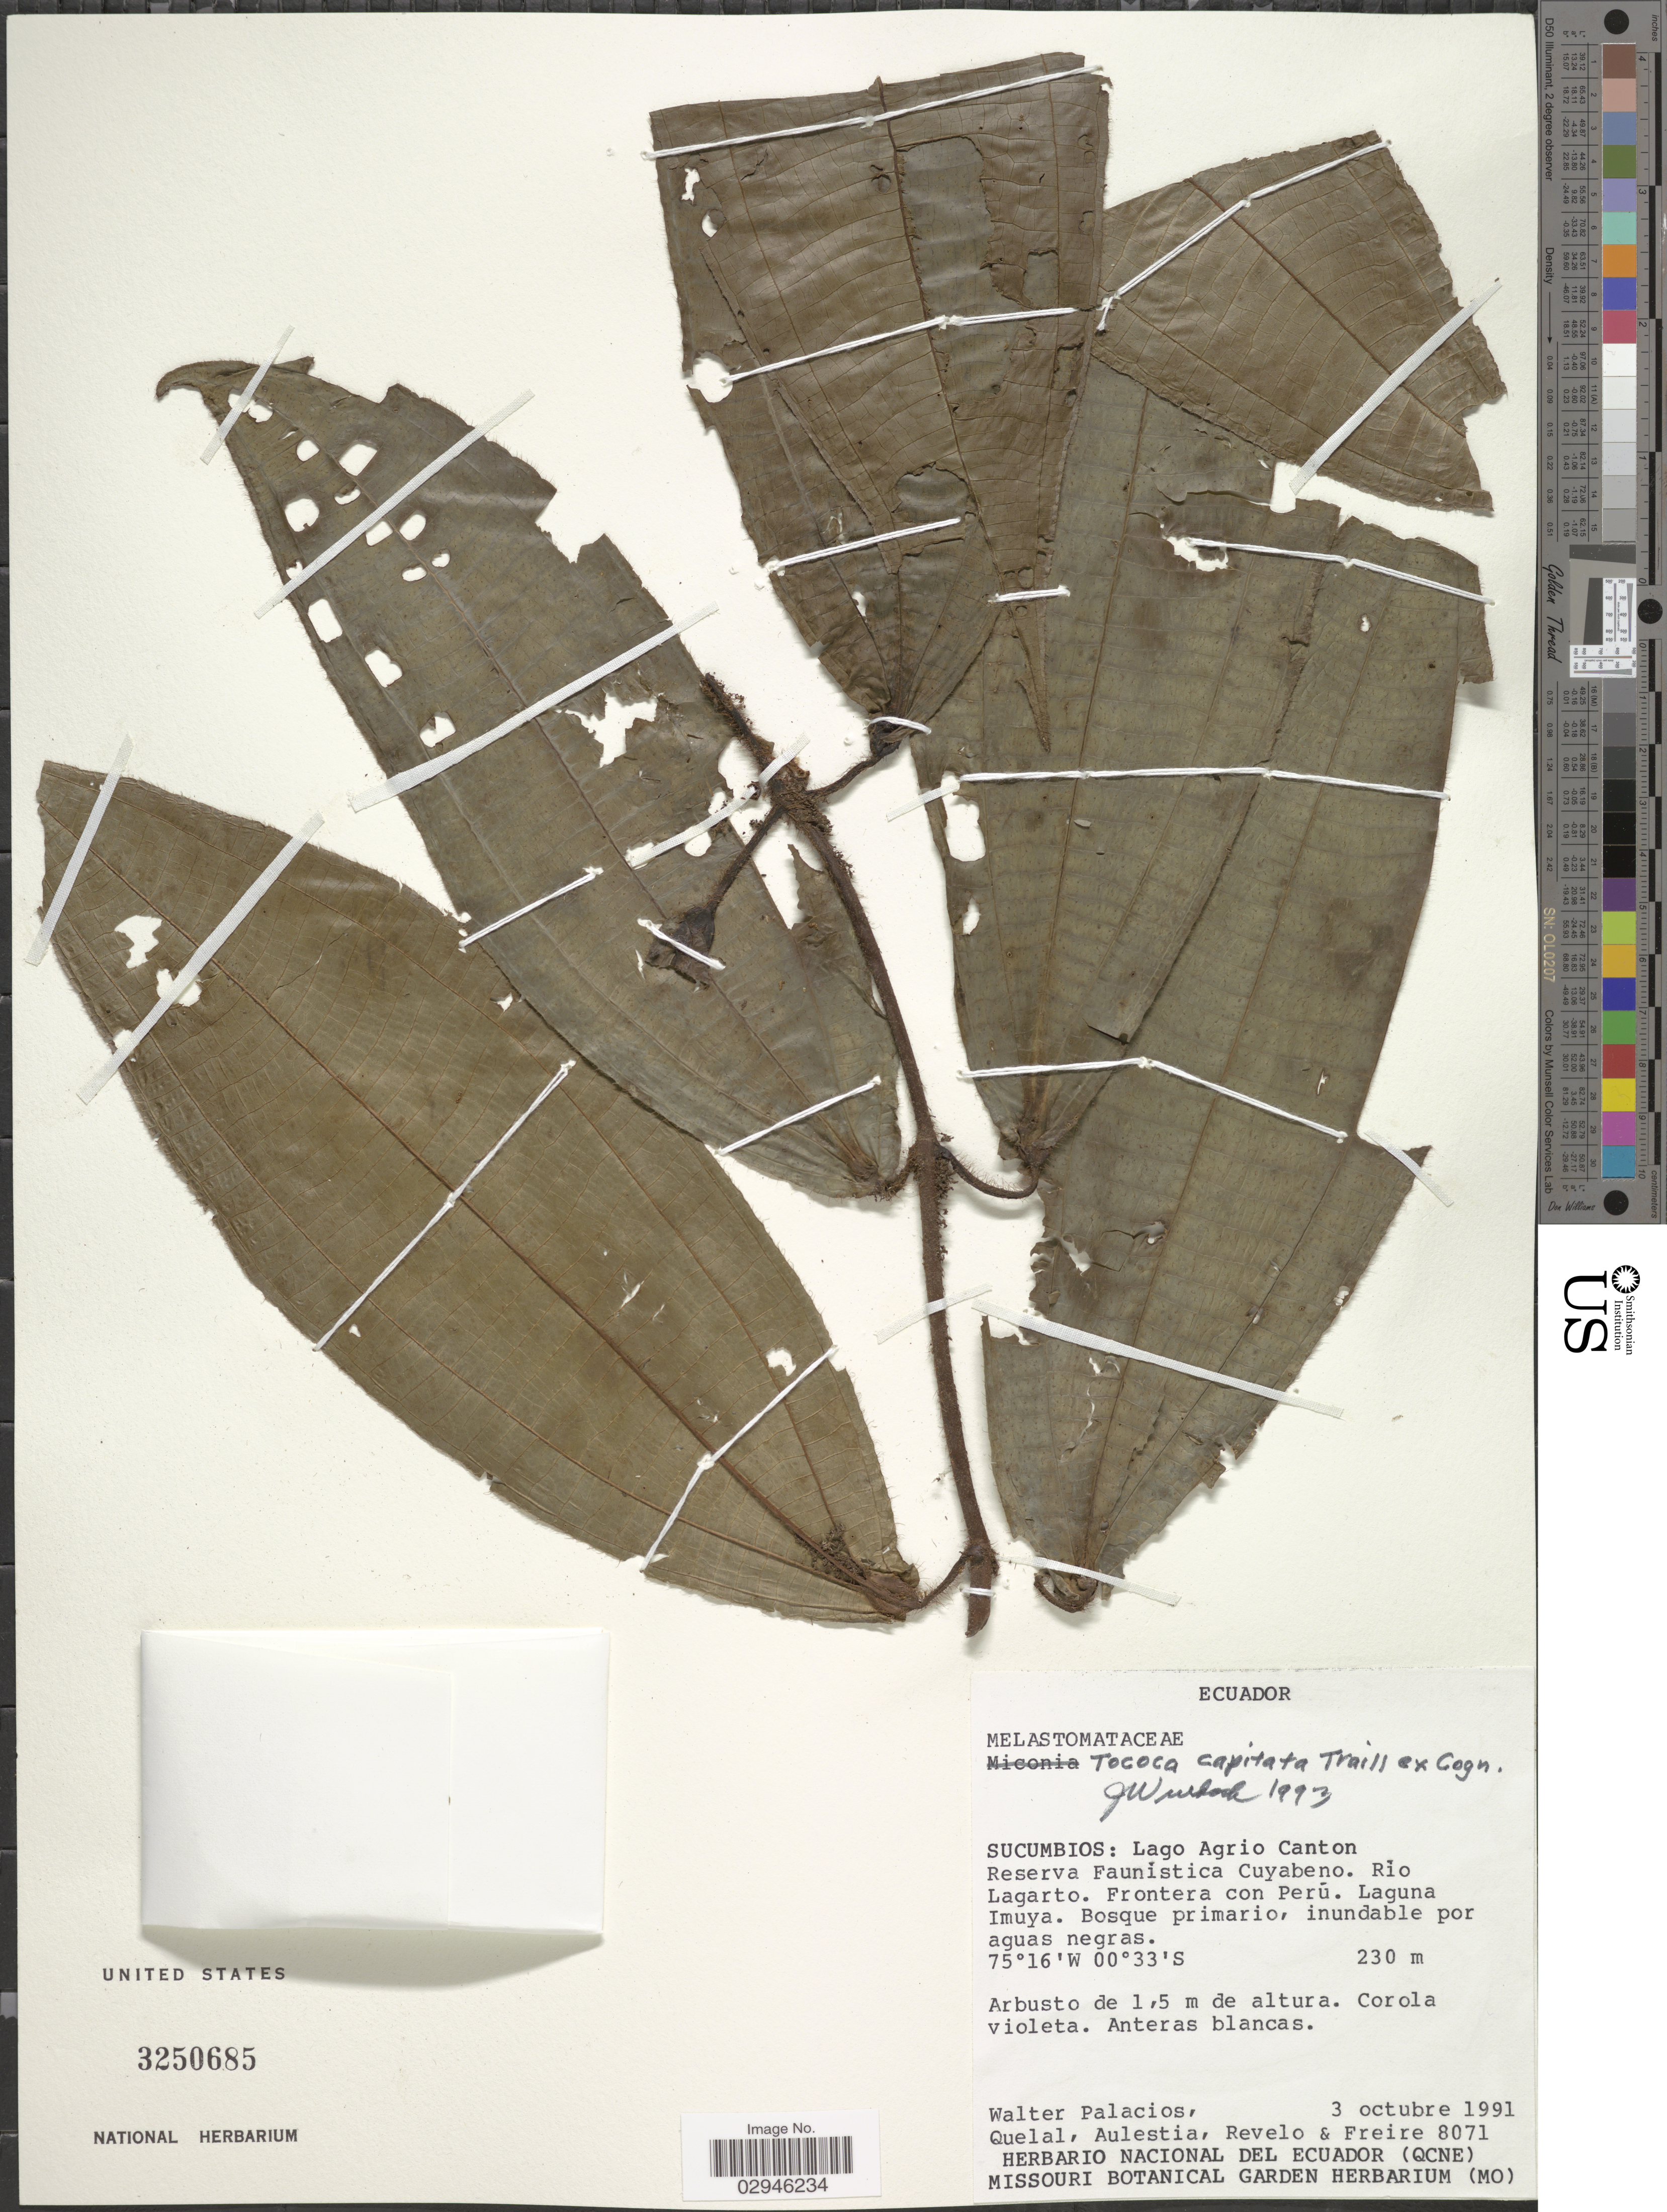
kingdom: Plantae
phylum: Tracheophyta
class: Magnoliopsida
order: Myrtales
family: Melastomataceae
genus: Tococa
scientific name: Tococa capitata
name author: Trail ex Cogn.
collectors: W. Palacios, Quelal, -. Aulestia, -. Revelo & -. Freire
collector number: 8071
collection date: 1991-10-03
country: Ecuador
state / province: Sucumbíos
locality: Lago Agrio Canton. Reserva Faunistica Cuyabeno. Rio Lagarto. Frontera con Perú. Laguna Imuya.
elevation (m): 230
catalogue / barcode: US 3250685